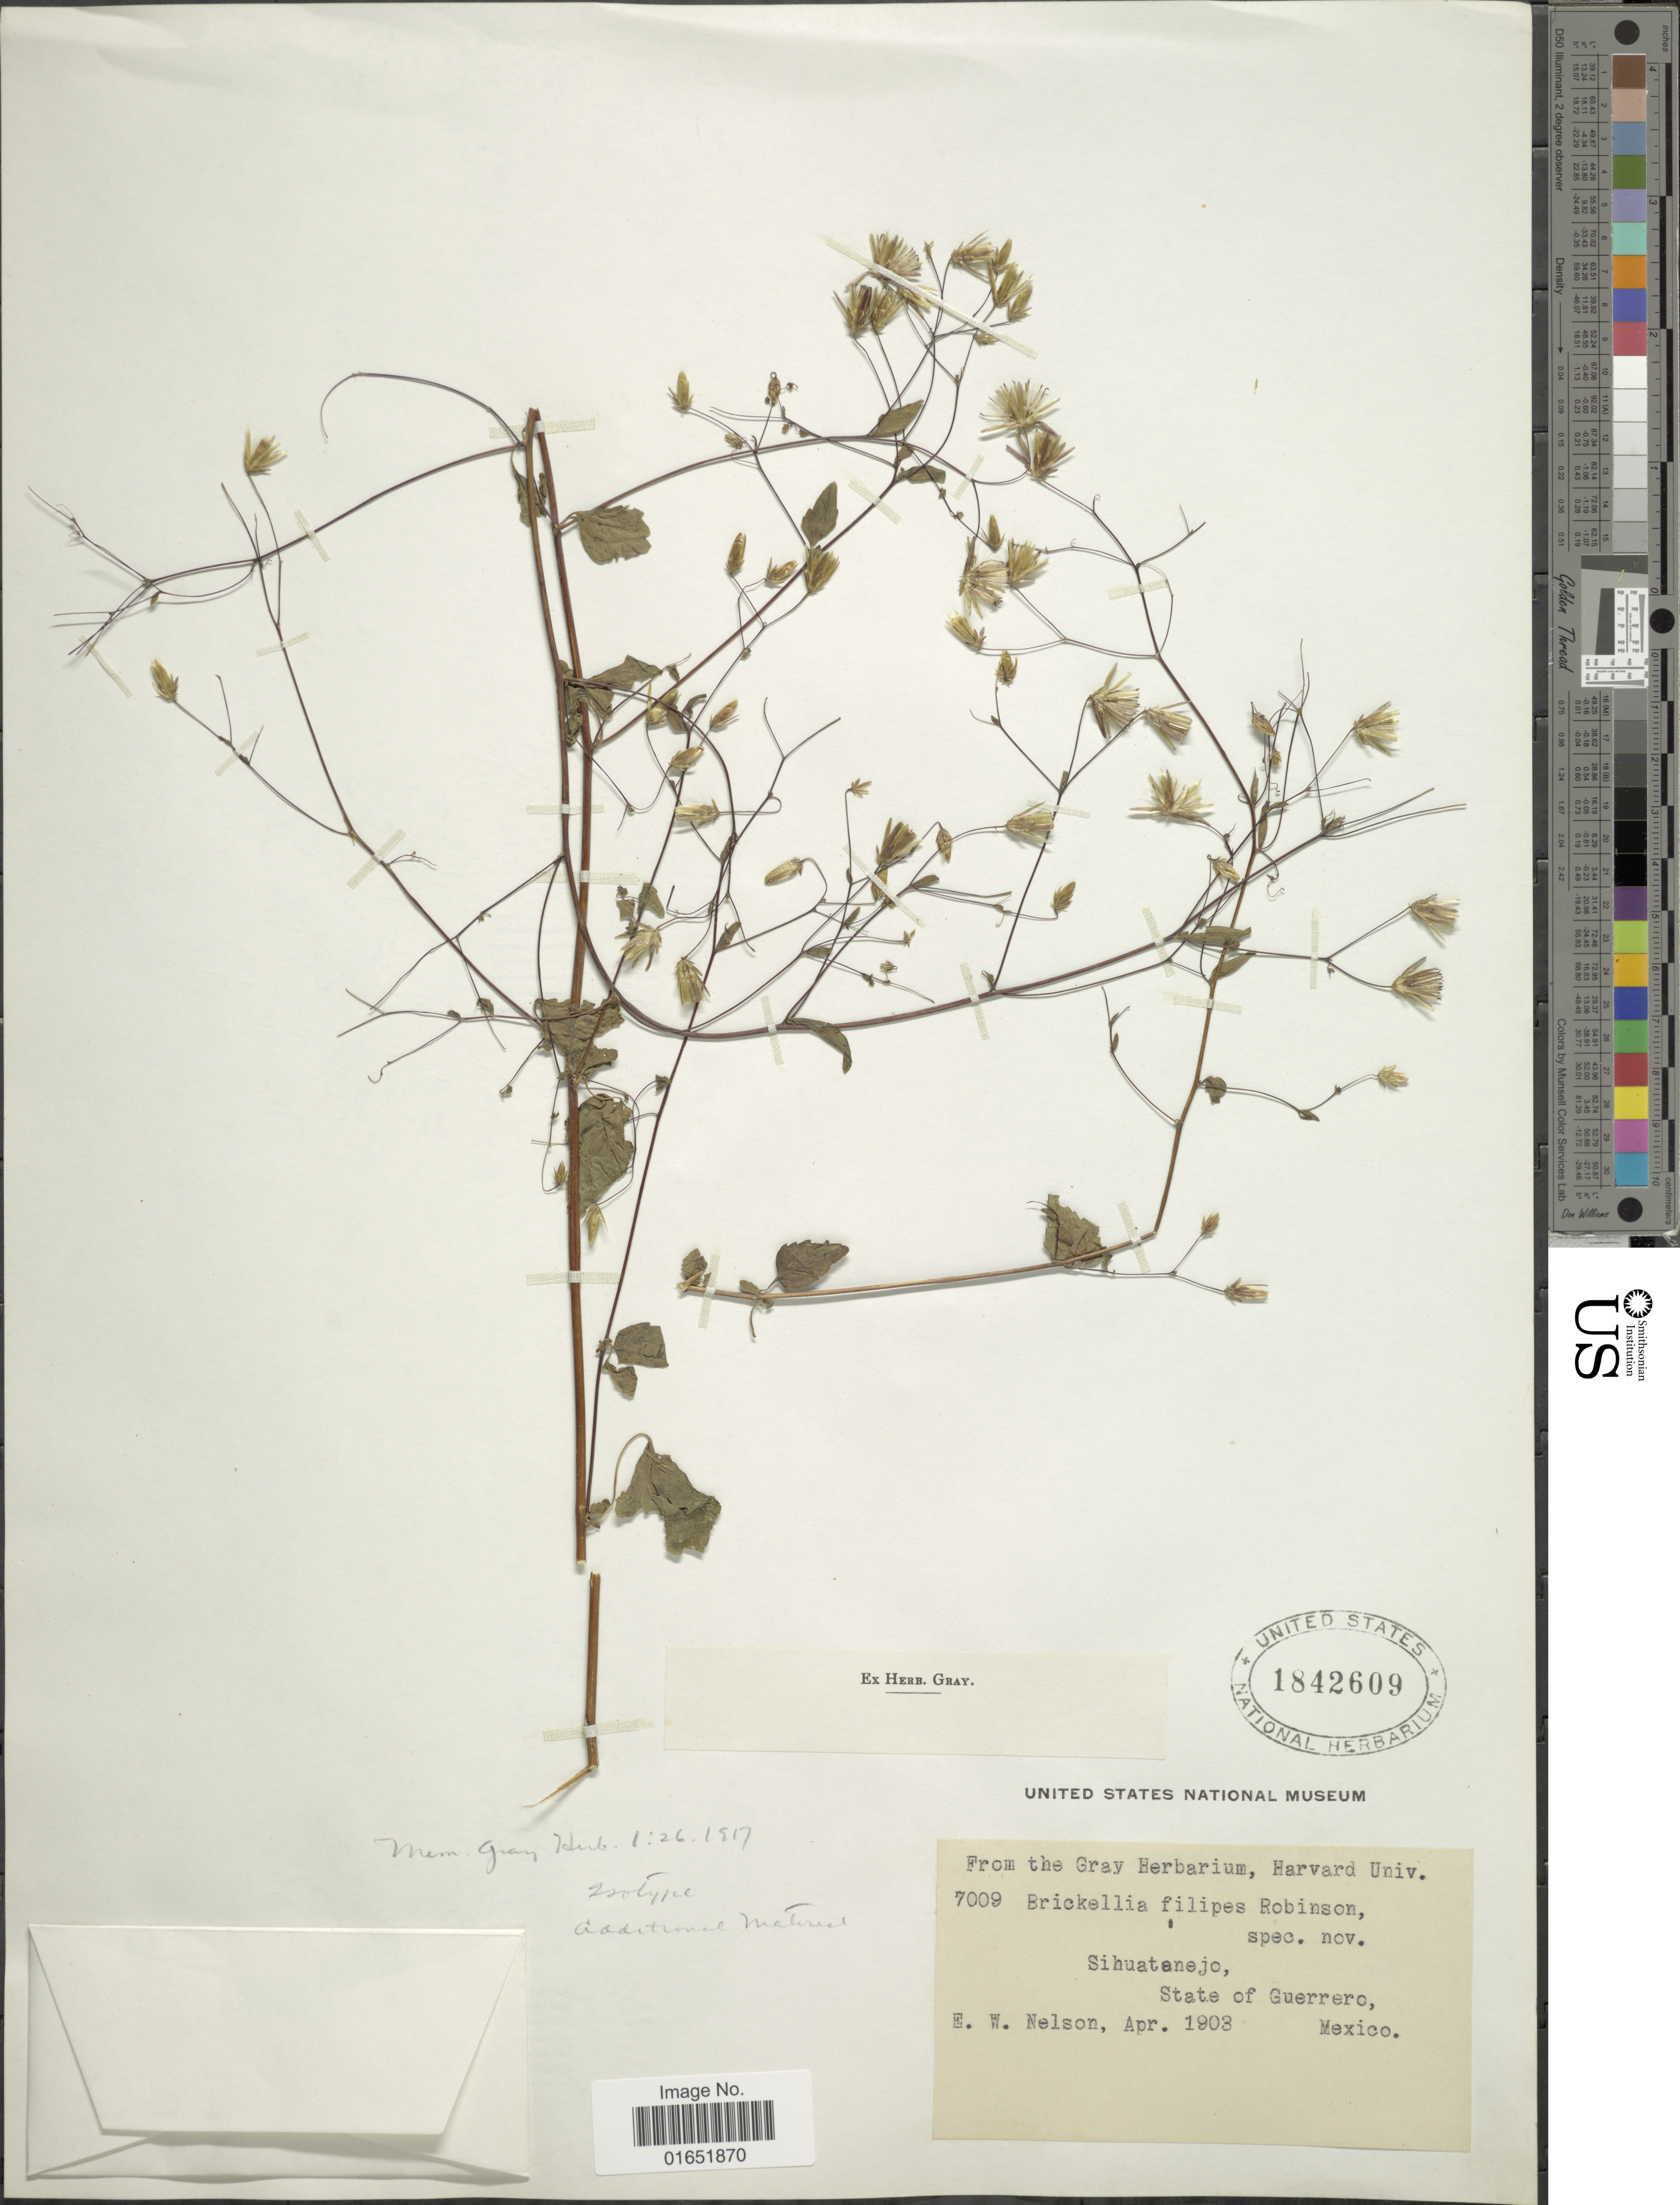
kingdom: Plantae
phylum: Tracheophyta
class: Magnoliopsida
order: Asterales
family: Asteraceae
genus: Brickellia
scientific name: Brickellia filipes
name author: B.L. Rob.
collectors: E. W. Nelson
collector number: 7009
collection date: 1903-04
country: Mexico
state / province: Guerrero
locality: Sihuatanejo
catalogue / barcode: US 1842609